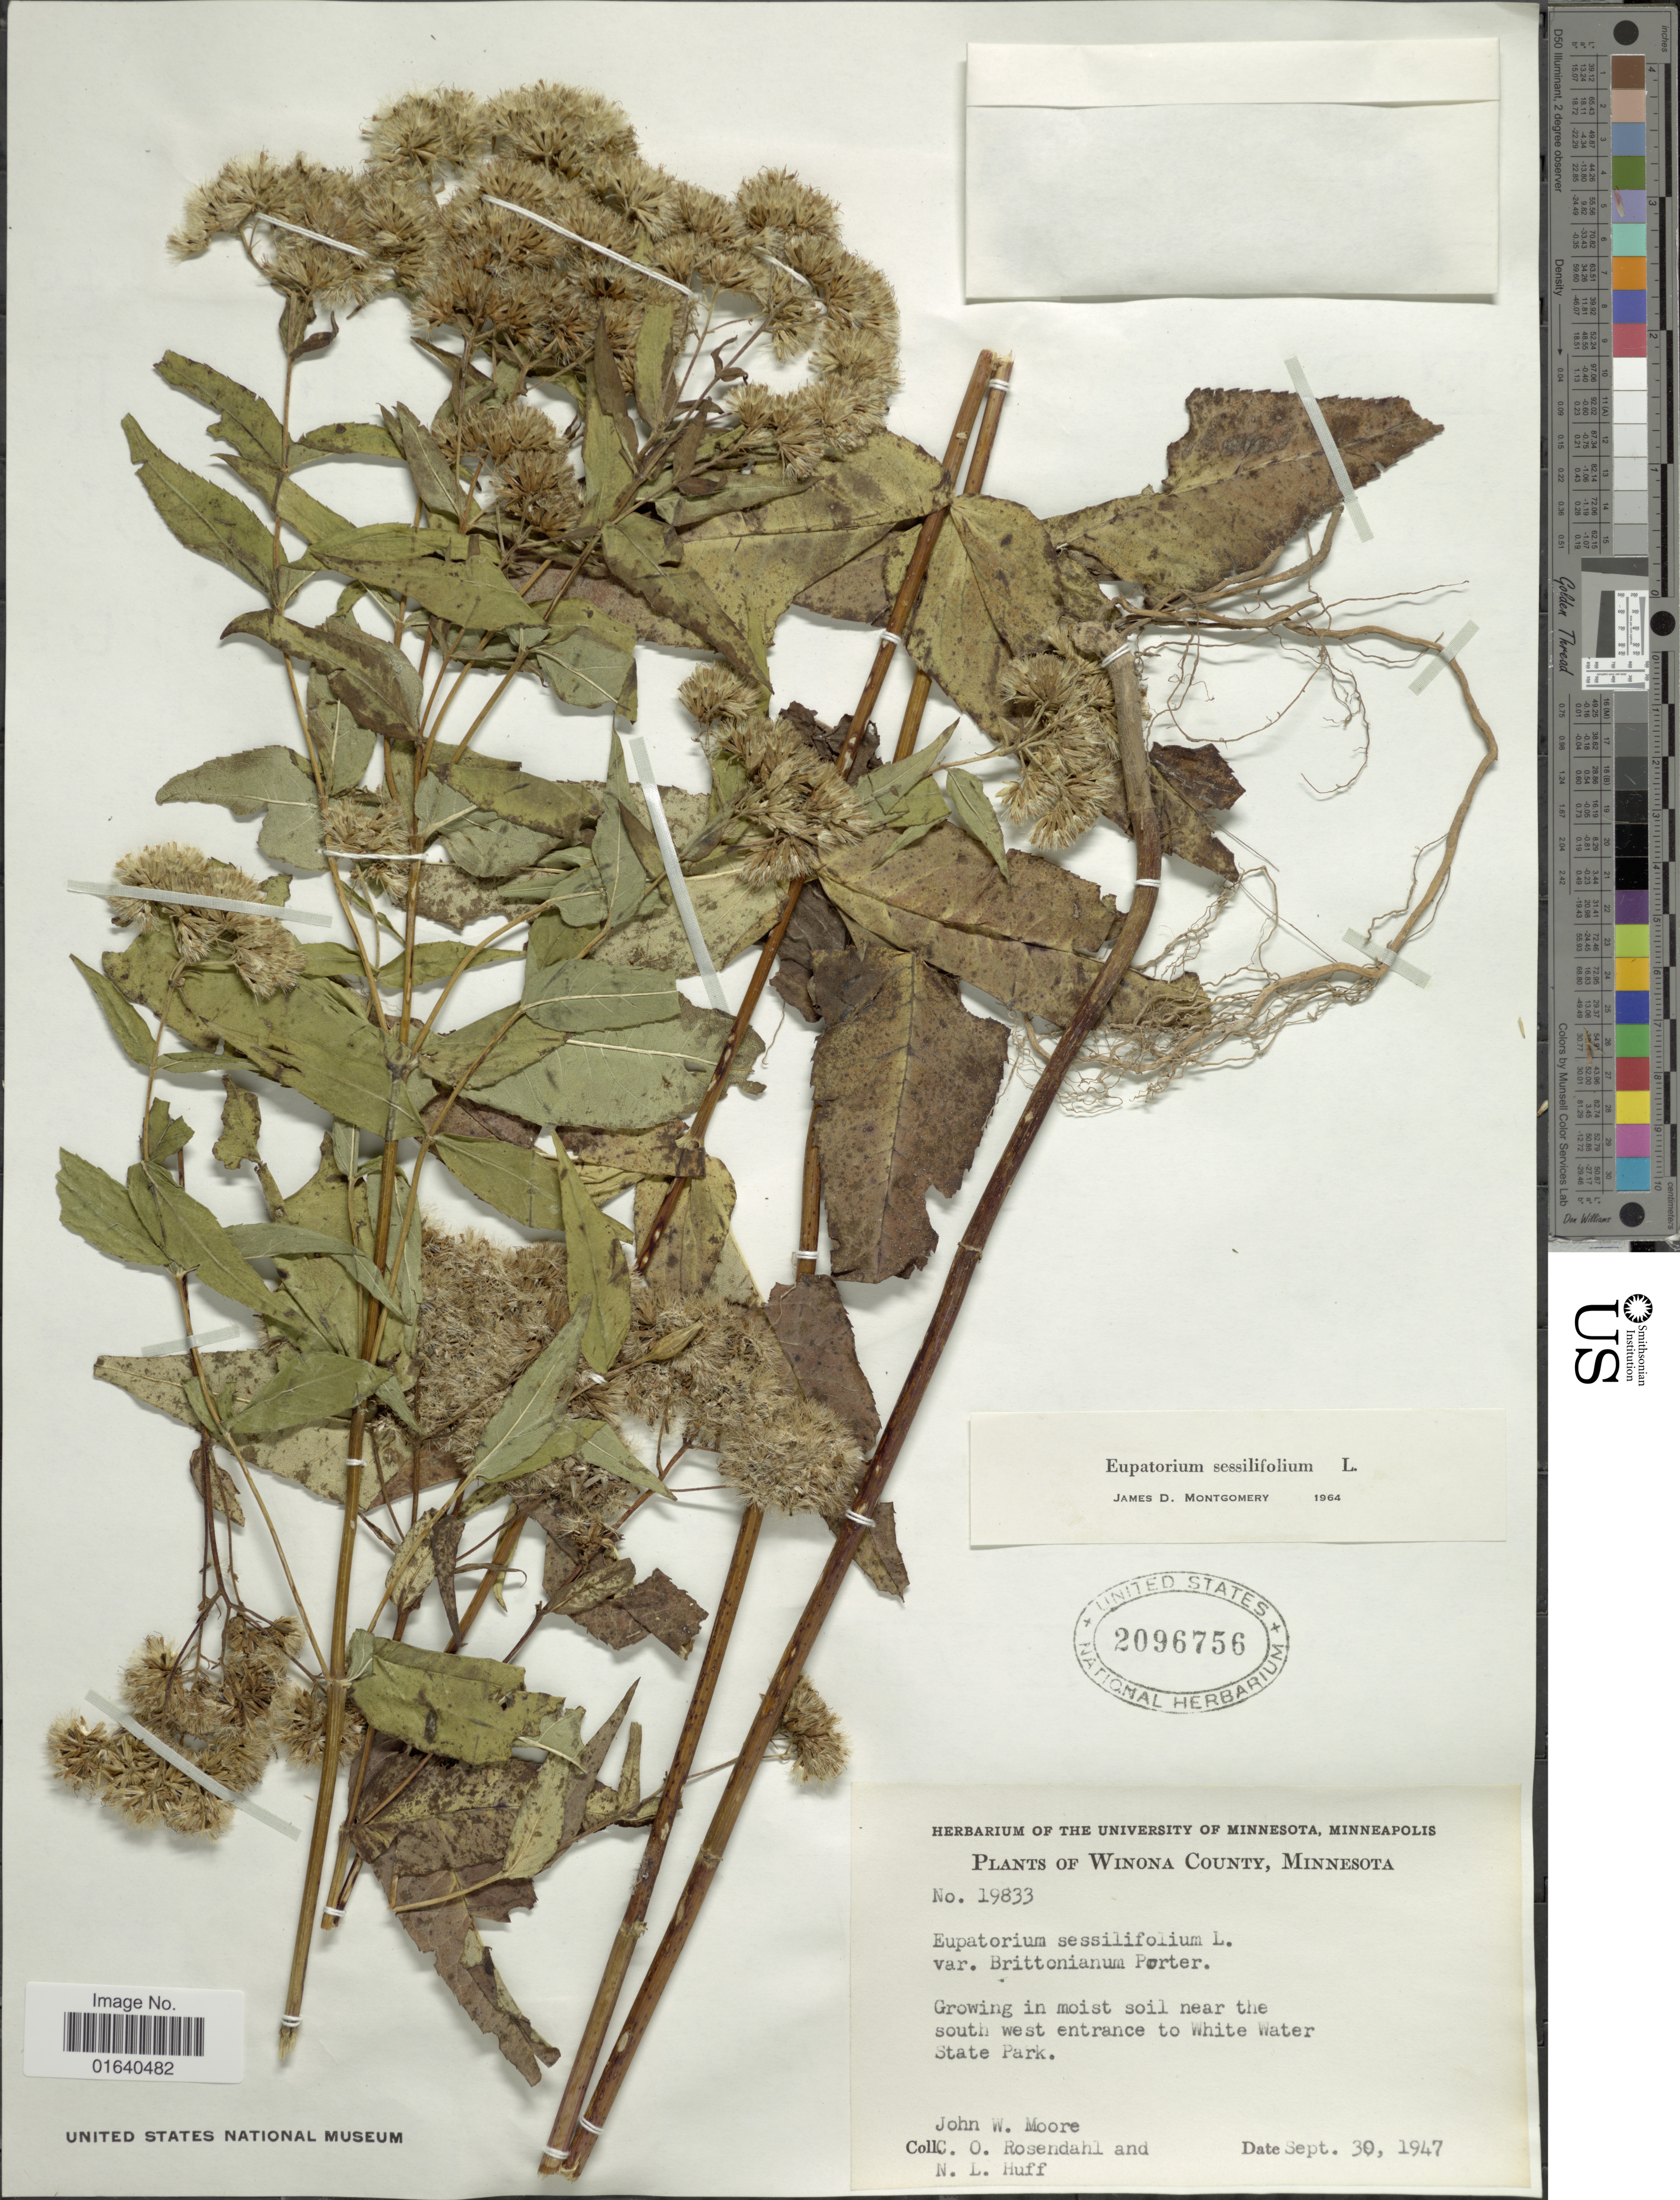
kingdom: Plantae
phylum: Tracheophyta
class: Magnoliopsida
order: Asterales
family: Asteraceae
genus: Eupatorium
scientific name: Eupatorium sessilifolium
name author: L.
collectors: J. Moore, C. O. Rosendahl & N. Huff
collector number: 19833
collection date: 1947-09-30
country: United States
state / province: Minnesota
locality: Winona County, Growing in moist soil near the southwest entrance to White Water State Park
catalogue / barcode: US 2096756